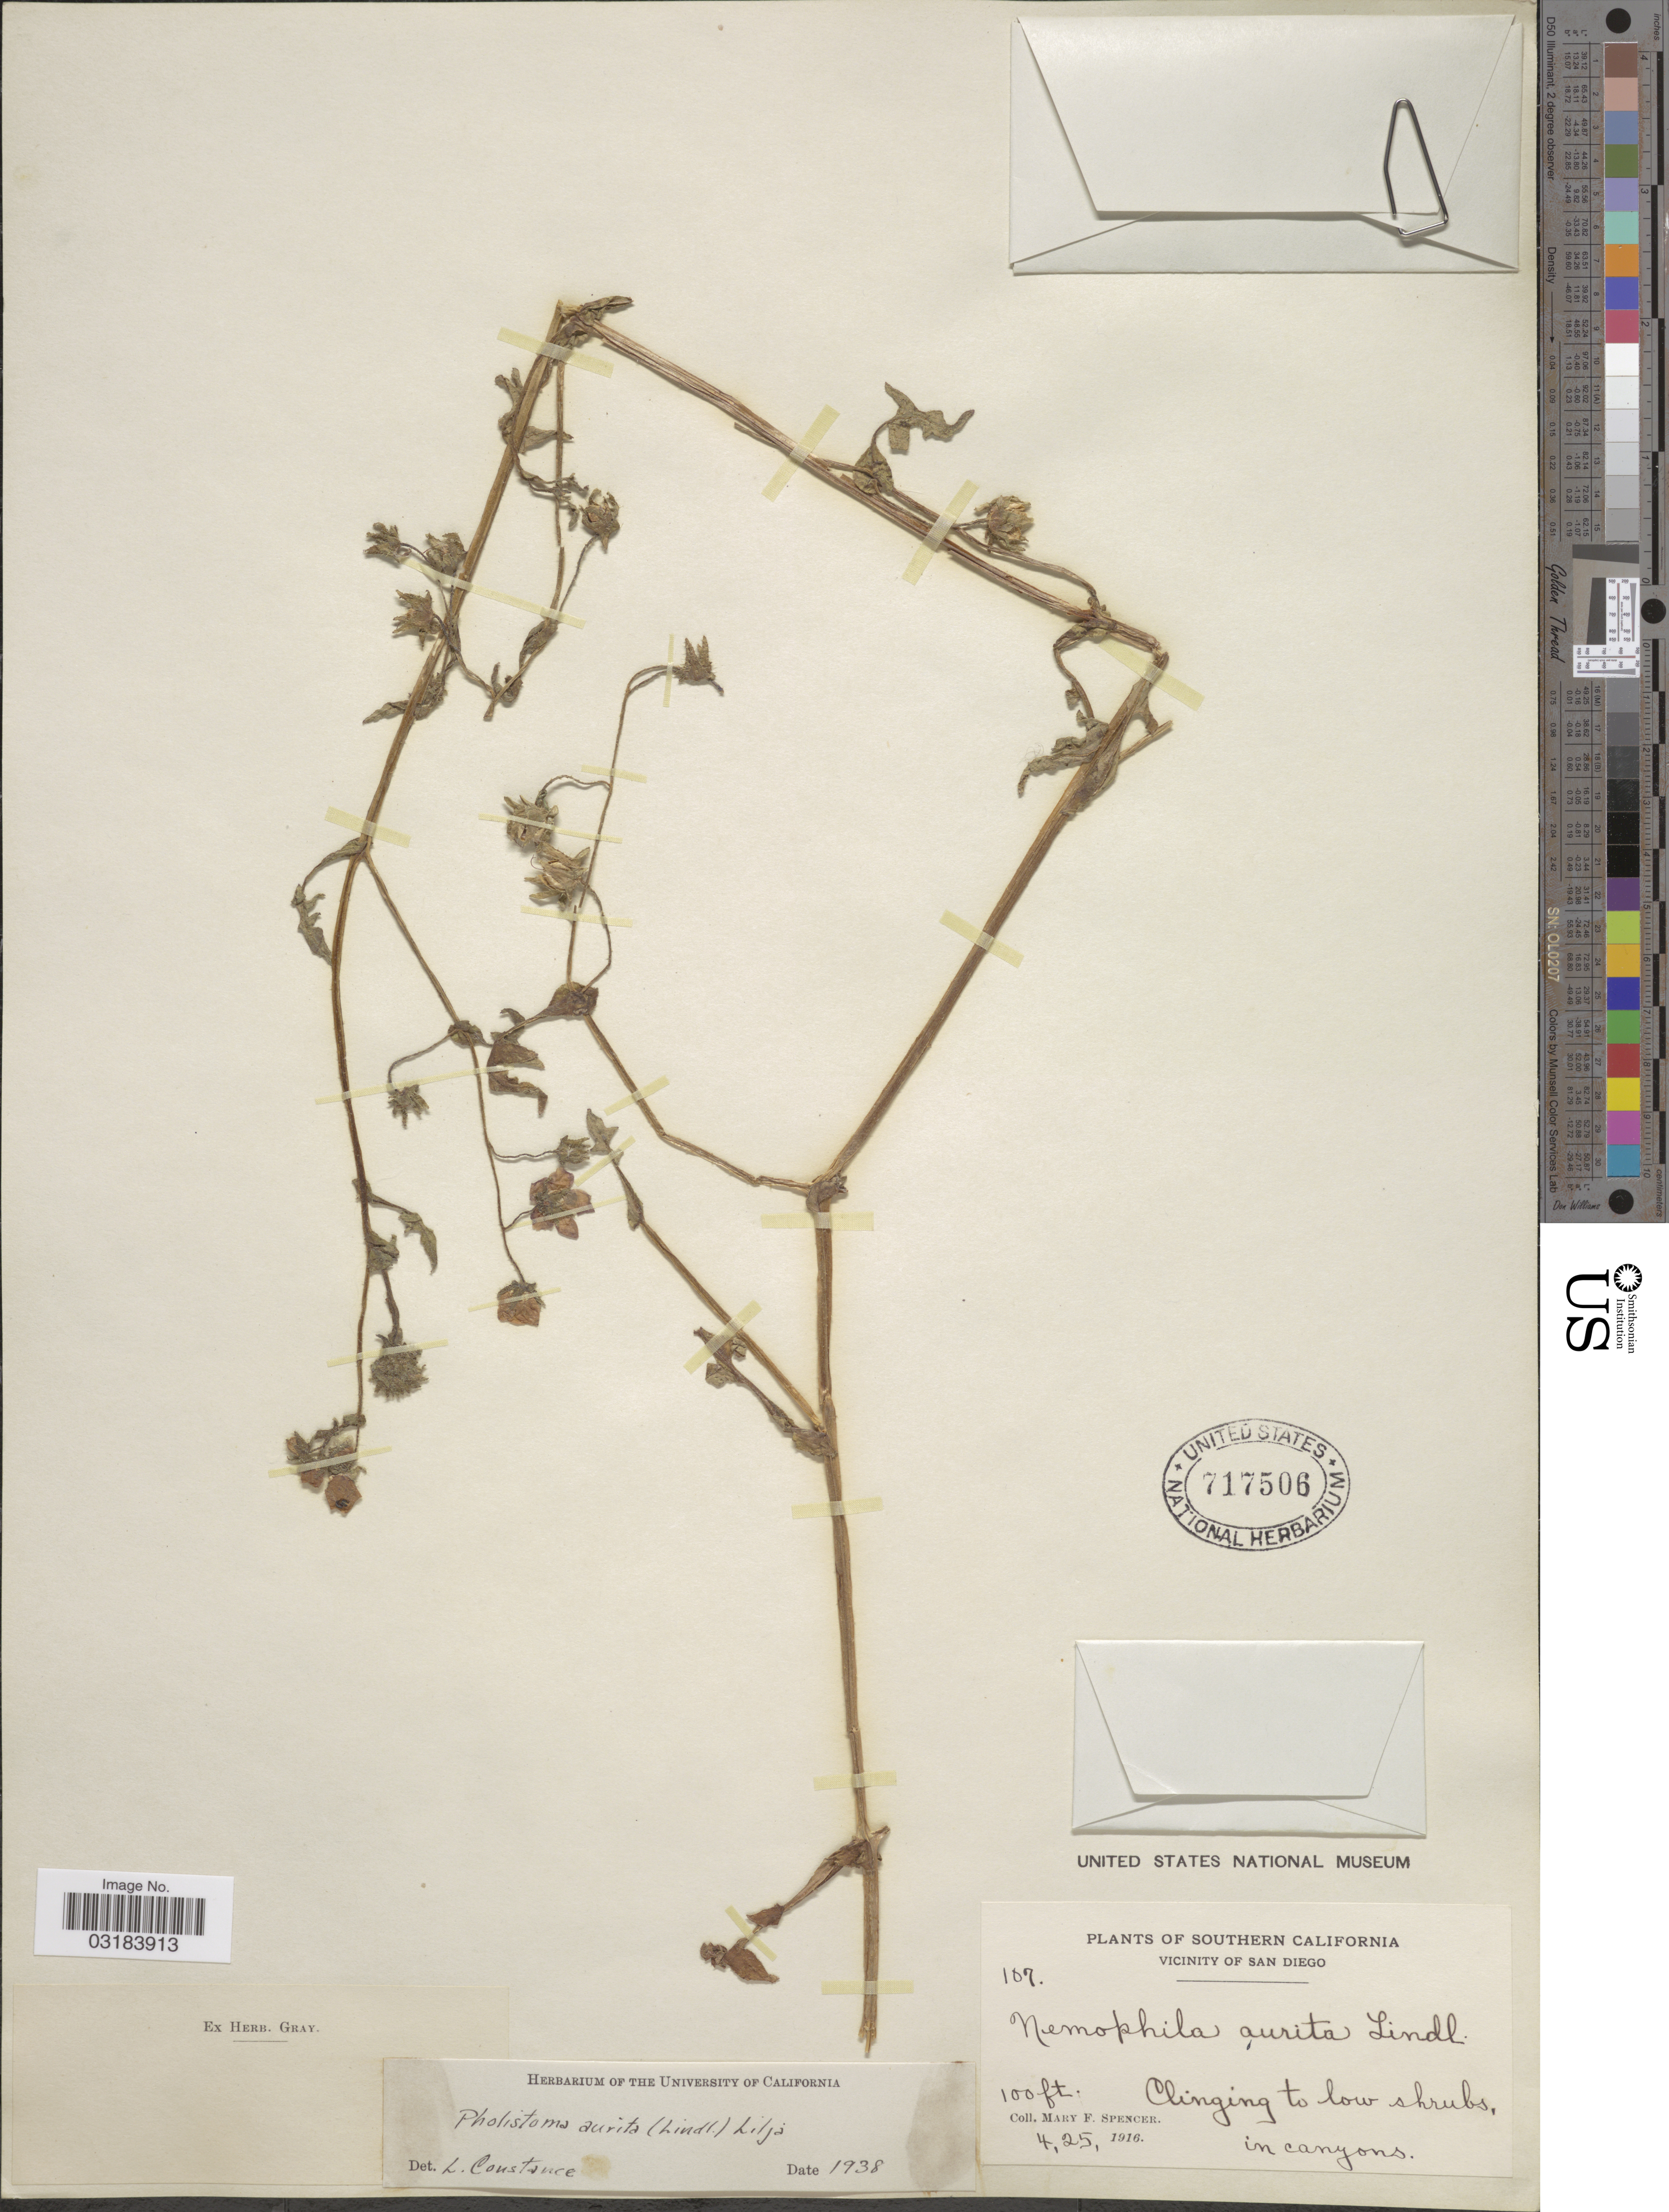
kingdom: Plantae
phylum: Tracheophyta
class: Magnoliopsida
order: Boraginales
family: Hydrophyllaceae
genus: Pholistoma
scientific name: Pholistoma auritum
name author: (Lindl.) Lilja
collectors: M. Spencer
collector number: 107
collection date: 1916-04-25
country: United States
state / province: California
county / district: San Diego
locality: Southern California, vicinity of San Diego.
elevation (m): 30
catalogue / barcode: US 717506